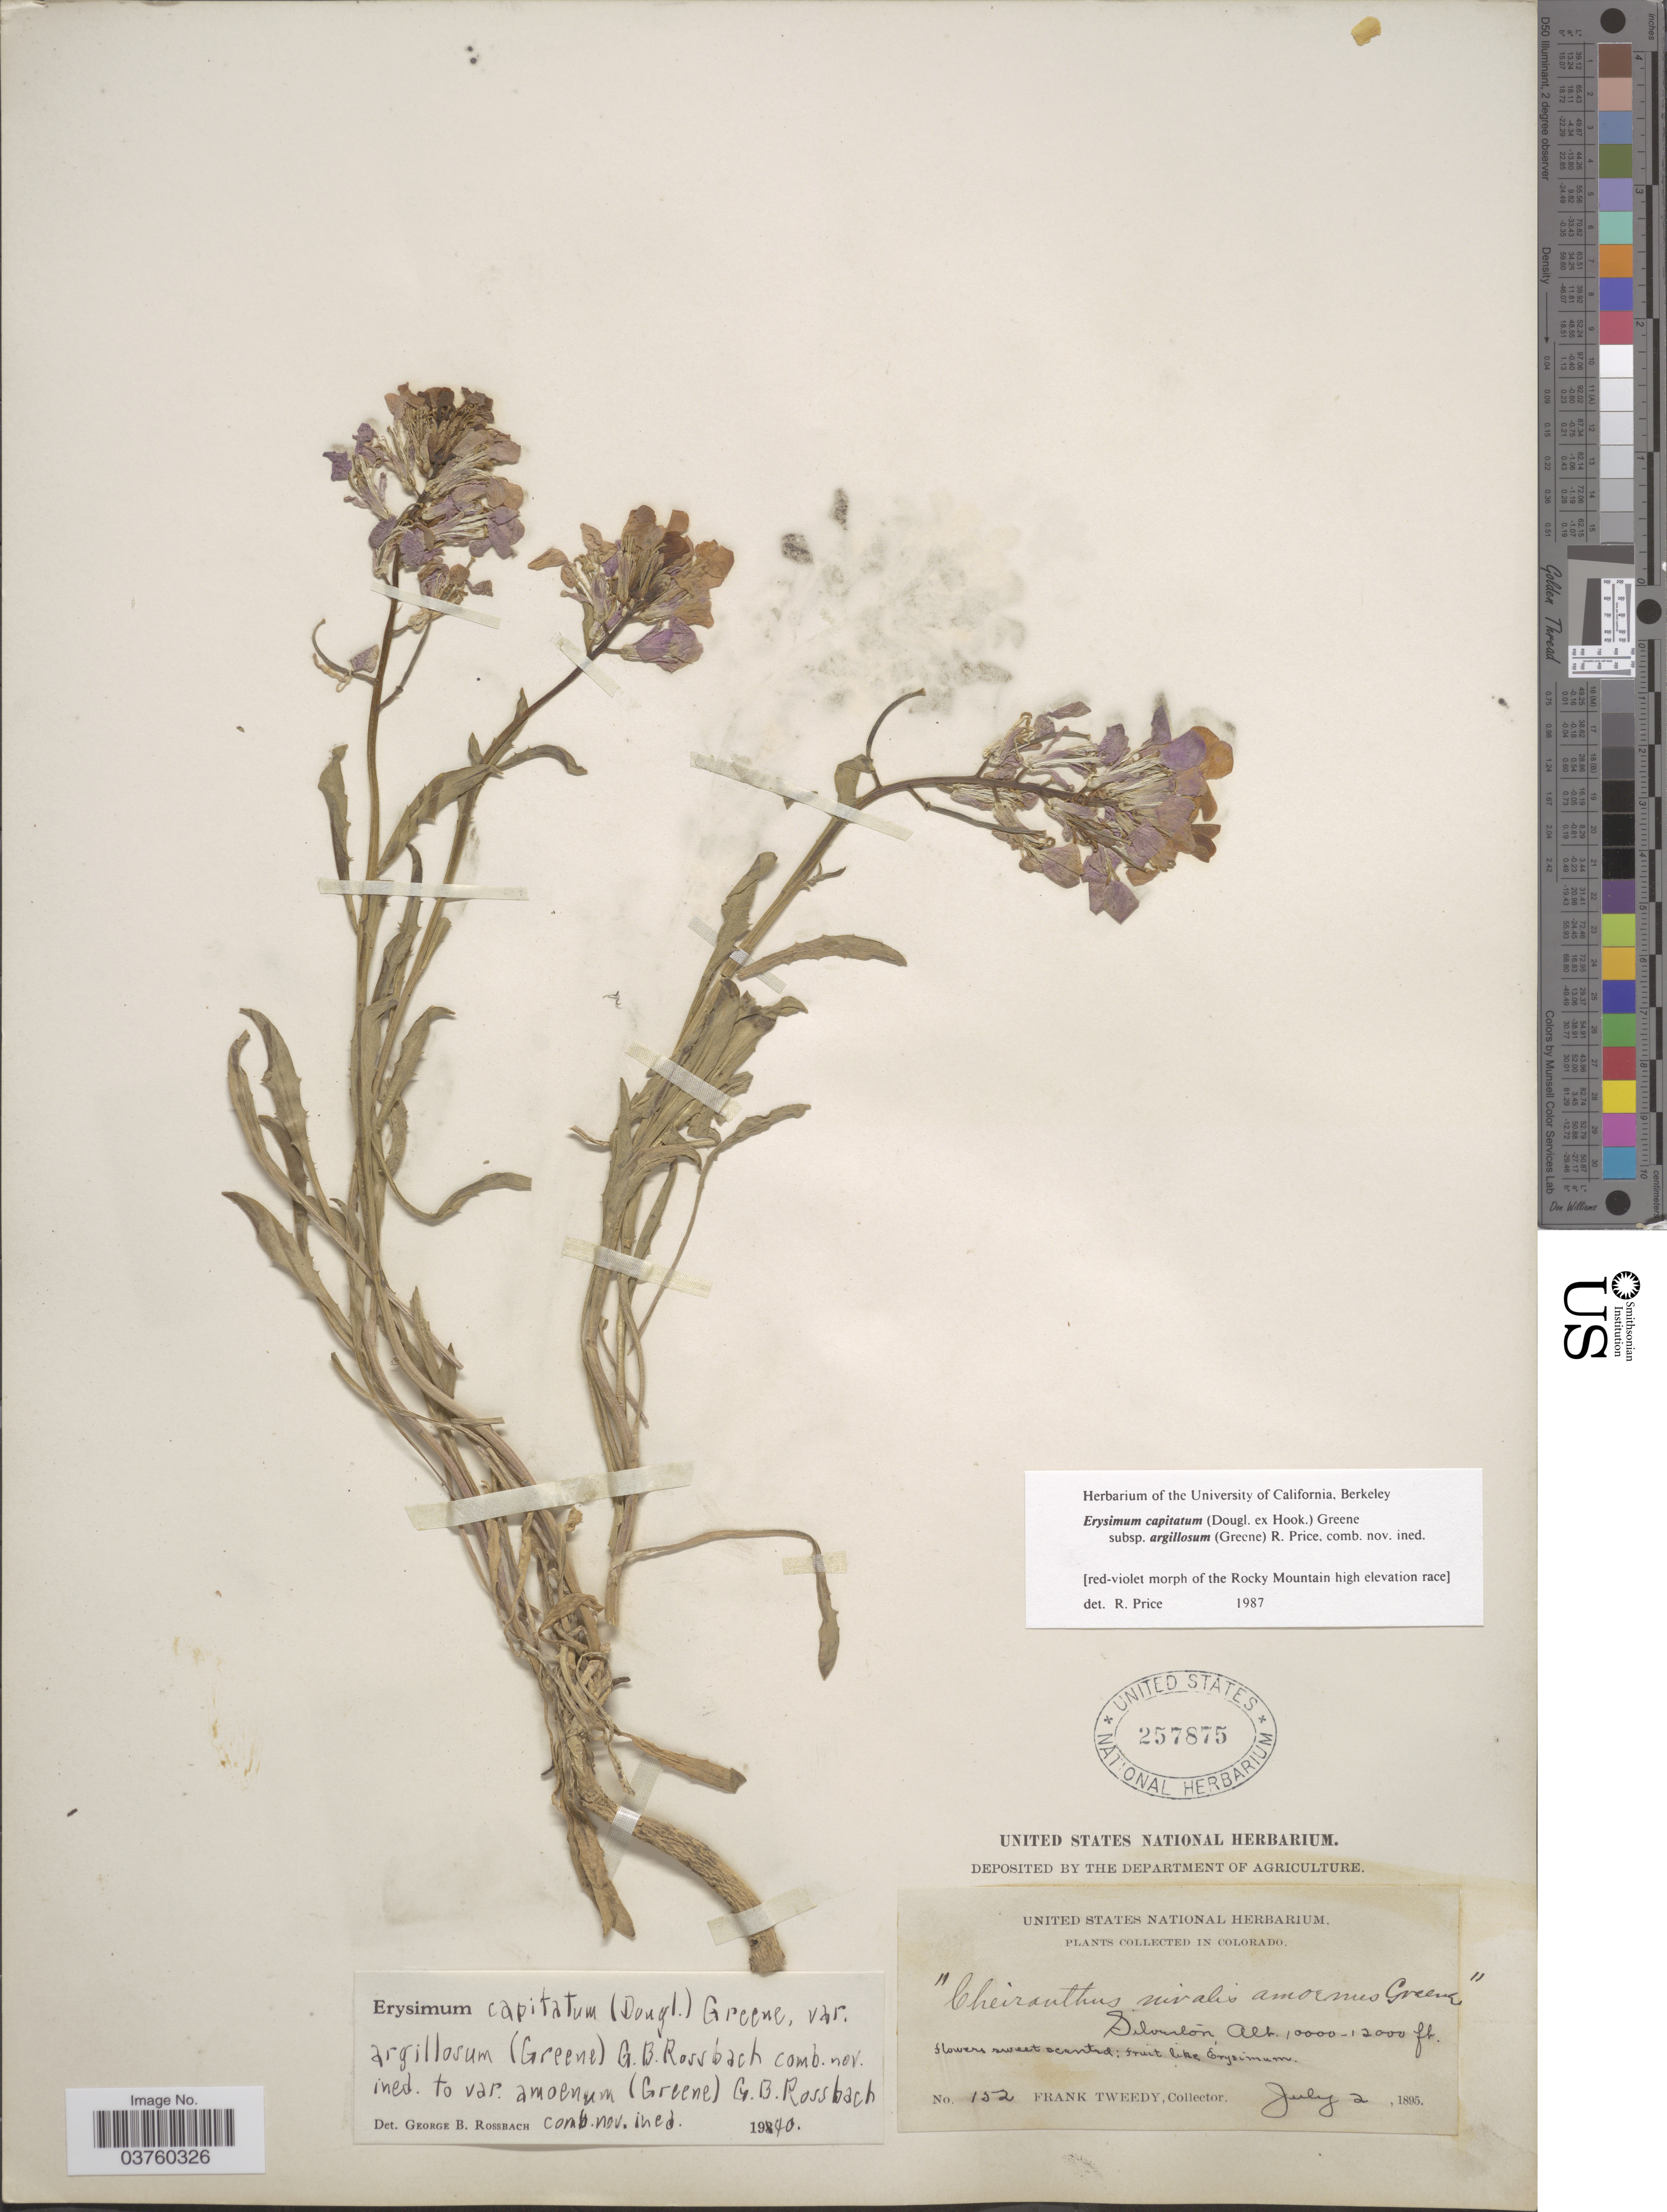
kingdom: Plantae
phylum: Tracheophyta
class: Magnoliopsida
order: Brassicales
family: Brassicaceae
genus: Erysimum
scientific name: Erysimum capitatum var. argillosum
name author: (Greene) R.J. Davis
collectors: F. Tweedy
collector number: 152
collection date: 1895-07-02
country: United States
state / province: Colorado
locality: Silverton.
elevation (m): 3048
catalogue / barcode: US 257875